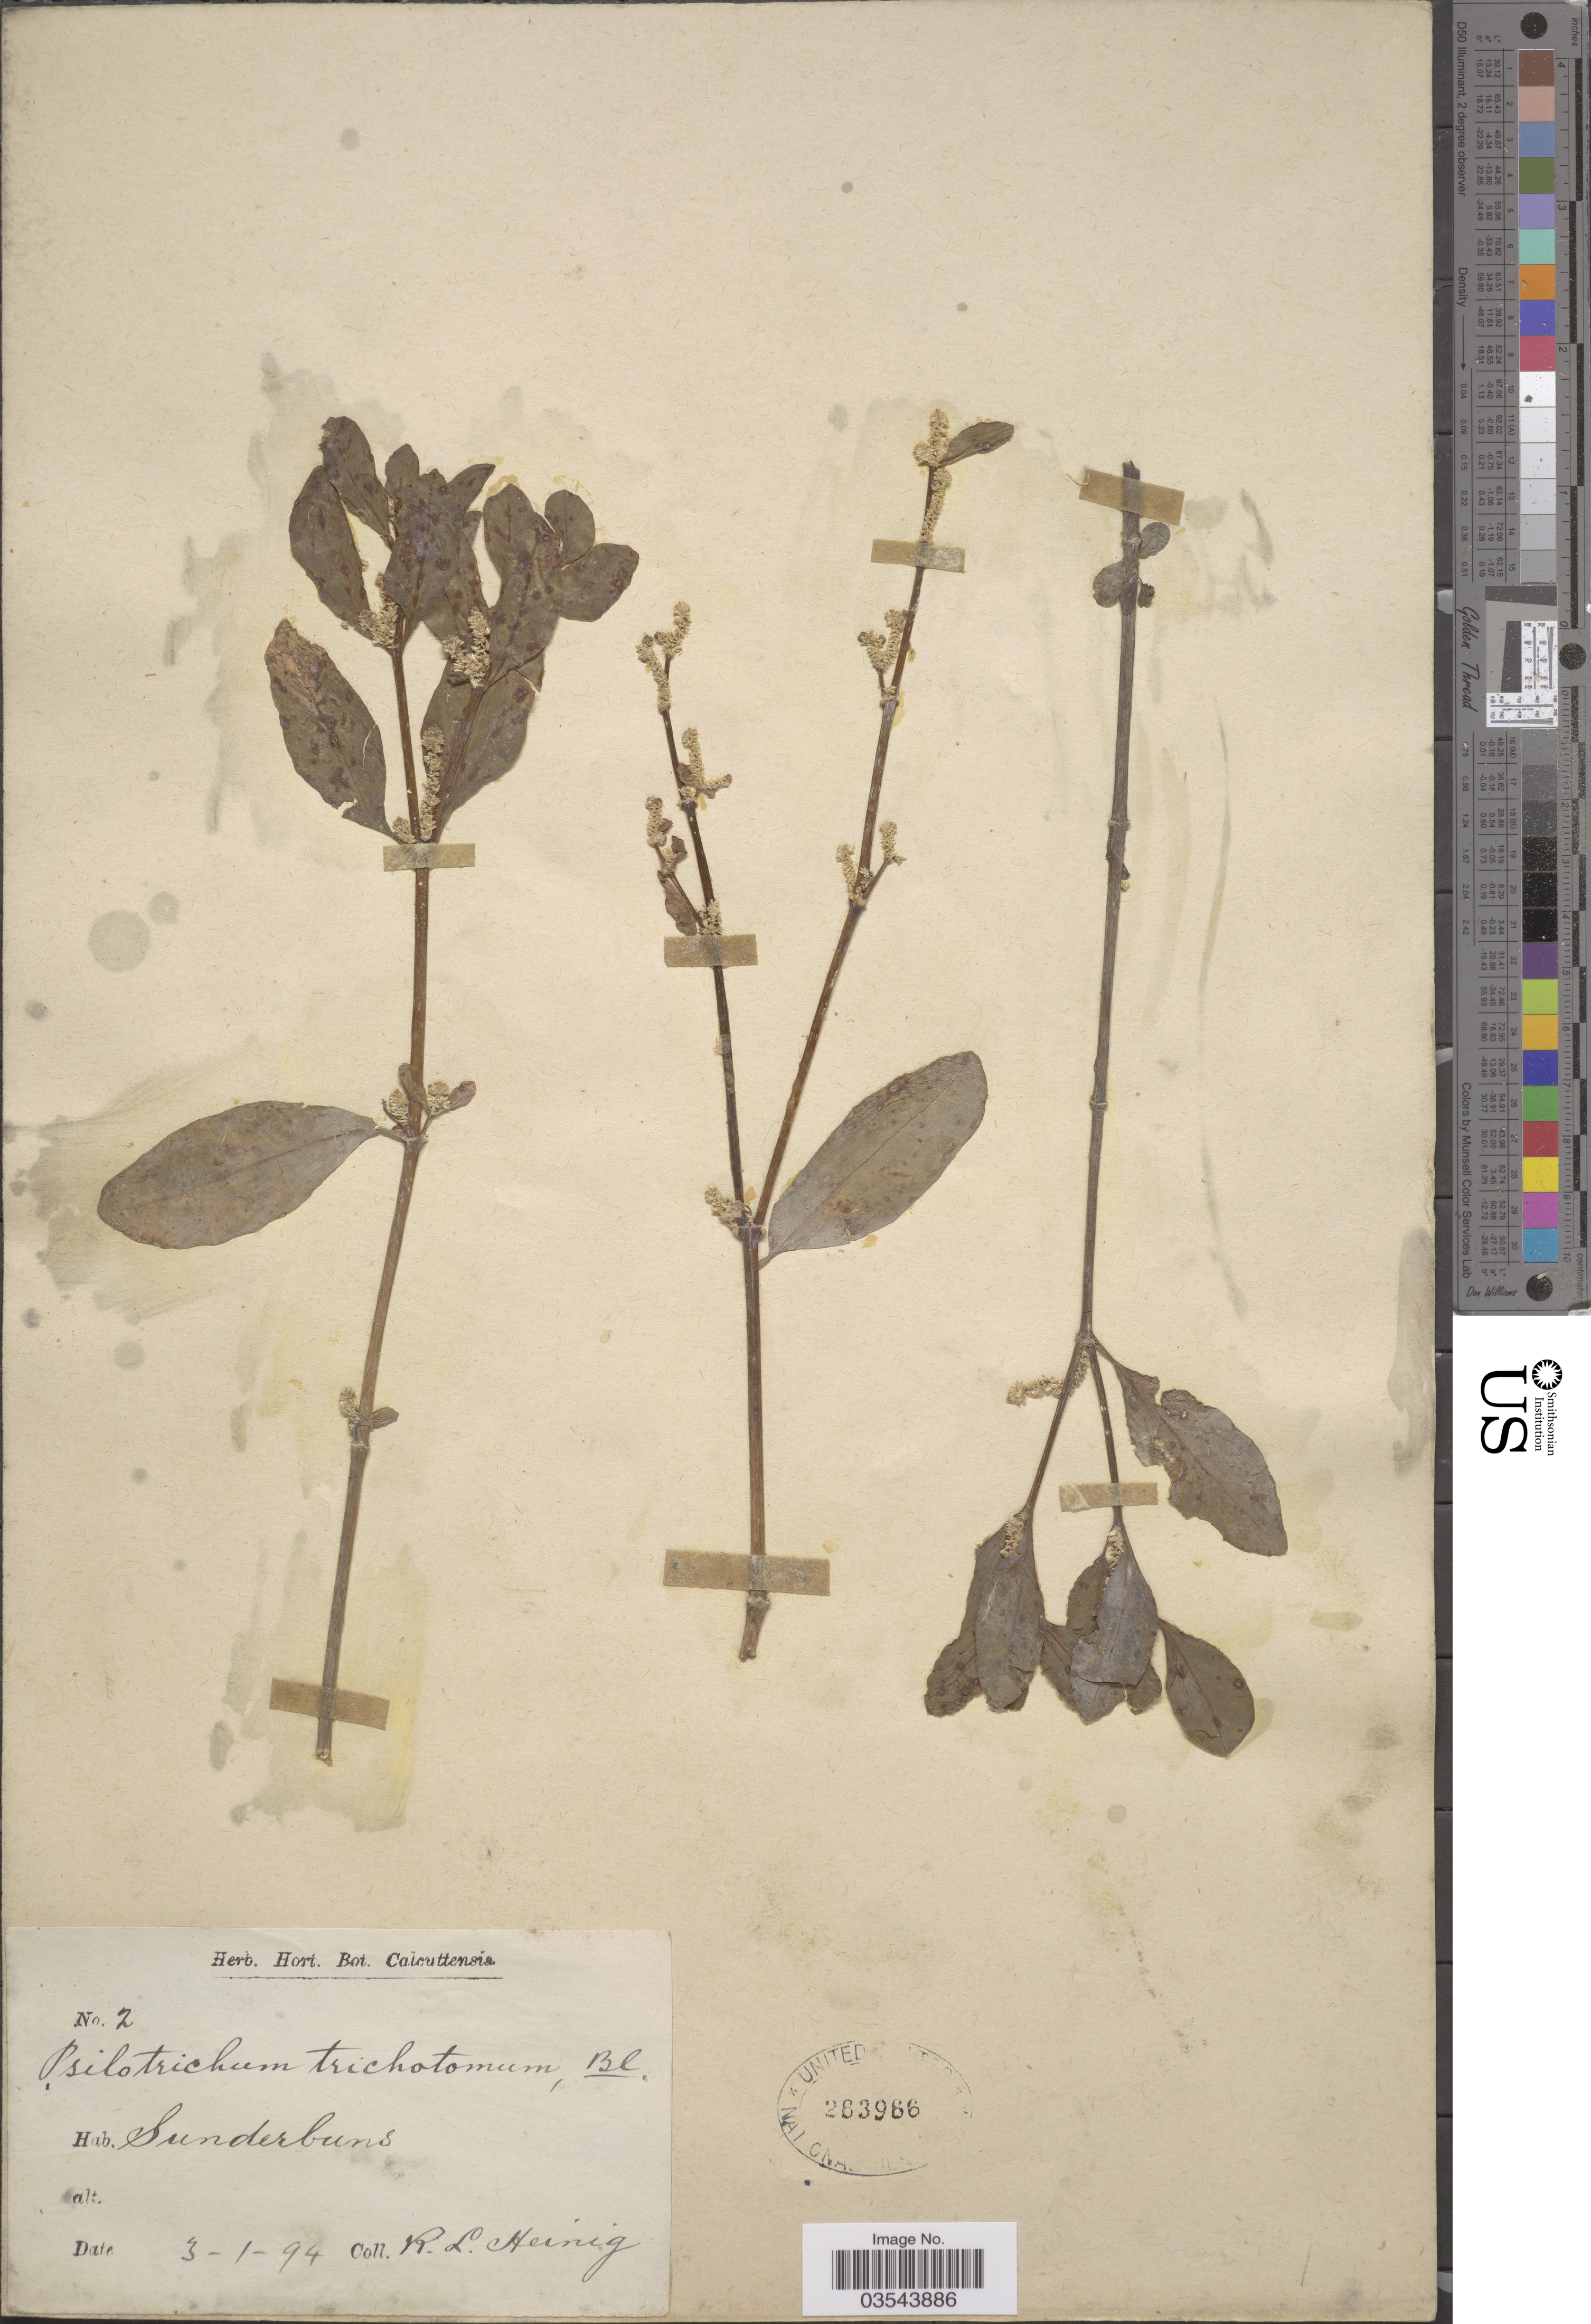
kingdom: Plantae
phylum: Tracheophyta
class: Magnoliopsida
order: Caryophyllales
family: Amaranthaceae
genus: Psilotrichum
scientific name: Psilotrichum ferrugineum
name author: (Roxb.) Moq.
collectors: R. Heinig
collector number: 2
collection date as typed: Transcribed d/m/y: 3/1/94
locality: Sunderbuns.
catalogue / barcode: US 263966